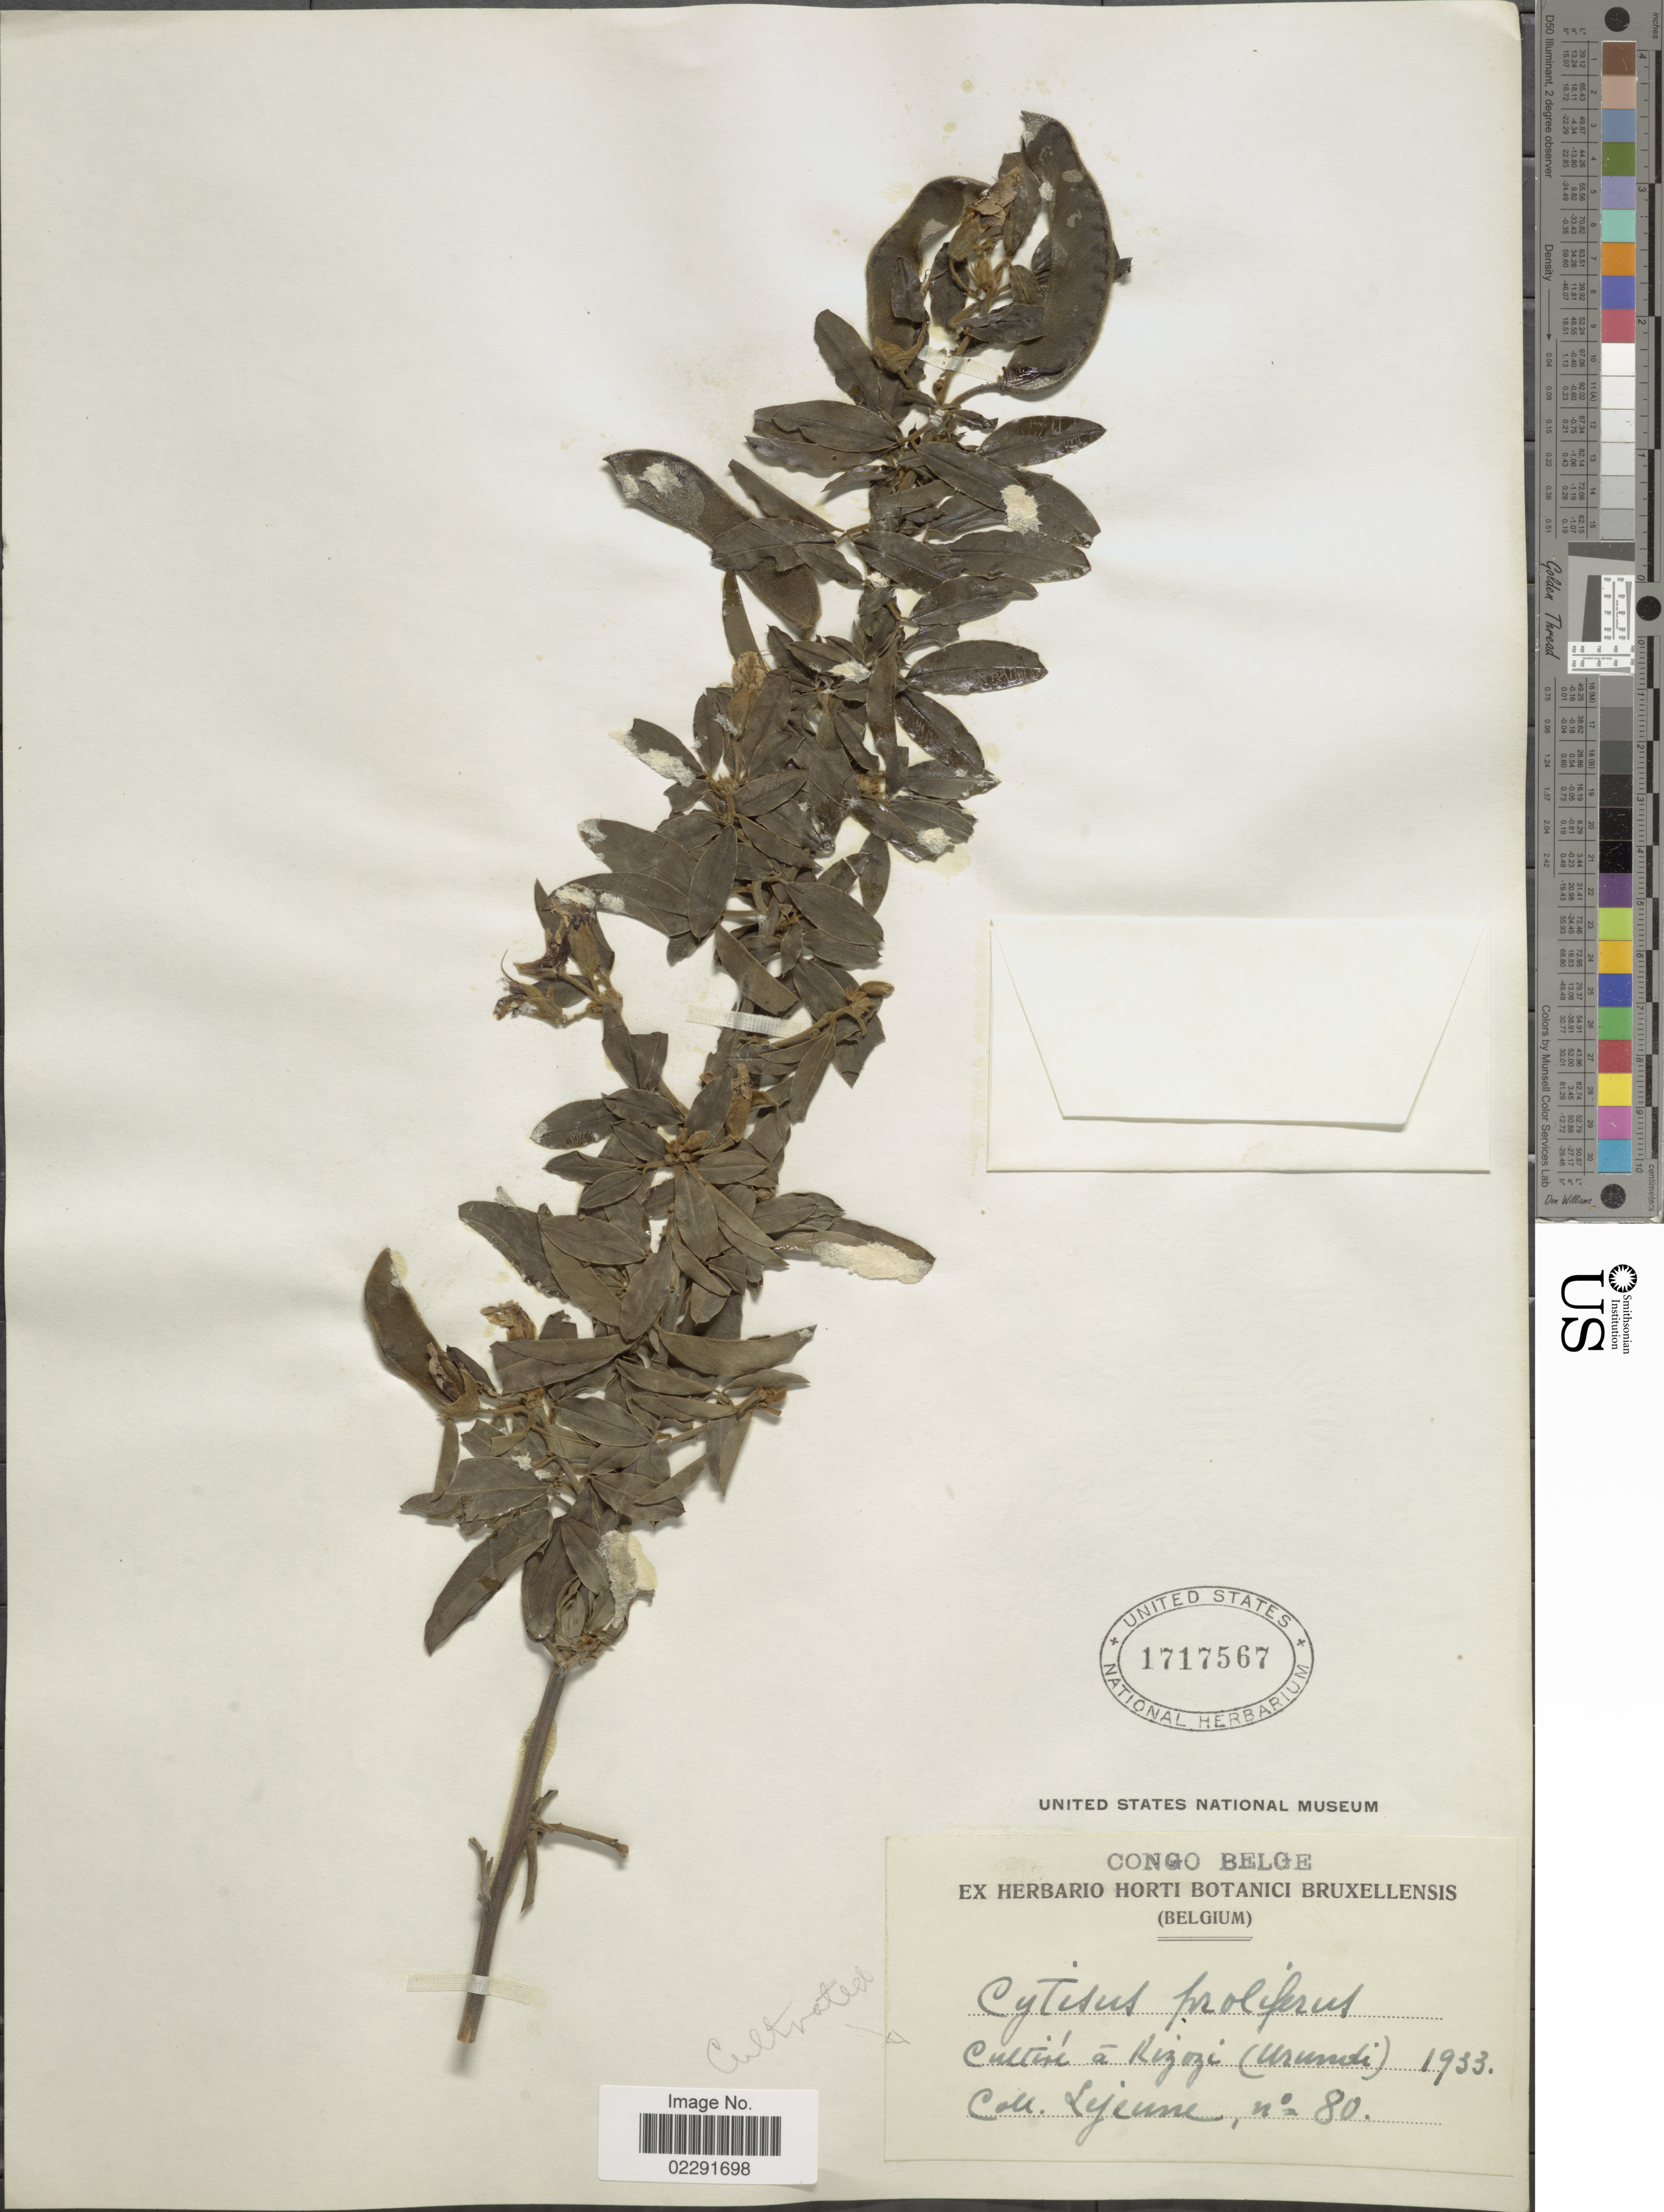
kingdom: Plantae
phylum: Tracheophyta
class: Magnoliopsida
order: Fabales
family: Fabaceae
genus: Cytisus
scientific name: Cytisus prolifer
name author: L. f.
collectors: -. Lejeune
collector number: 80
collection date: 1933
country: Burundi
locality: Cultivé à Kizozi (Urundi). [interpreted]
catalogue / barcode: US 1717567